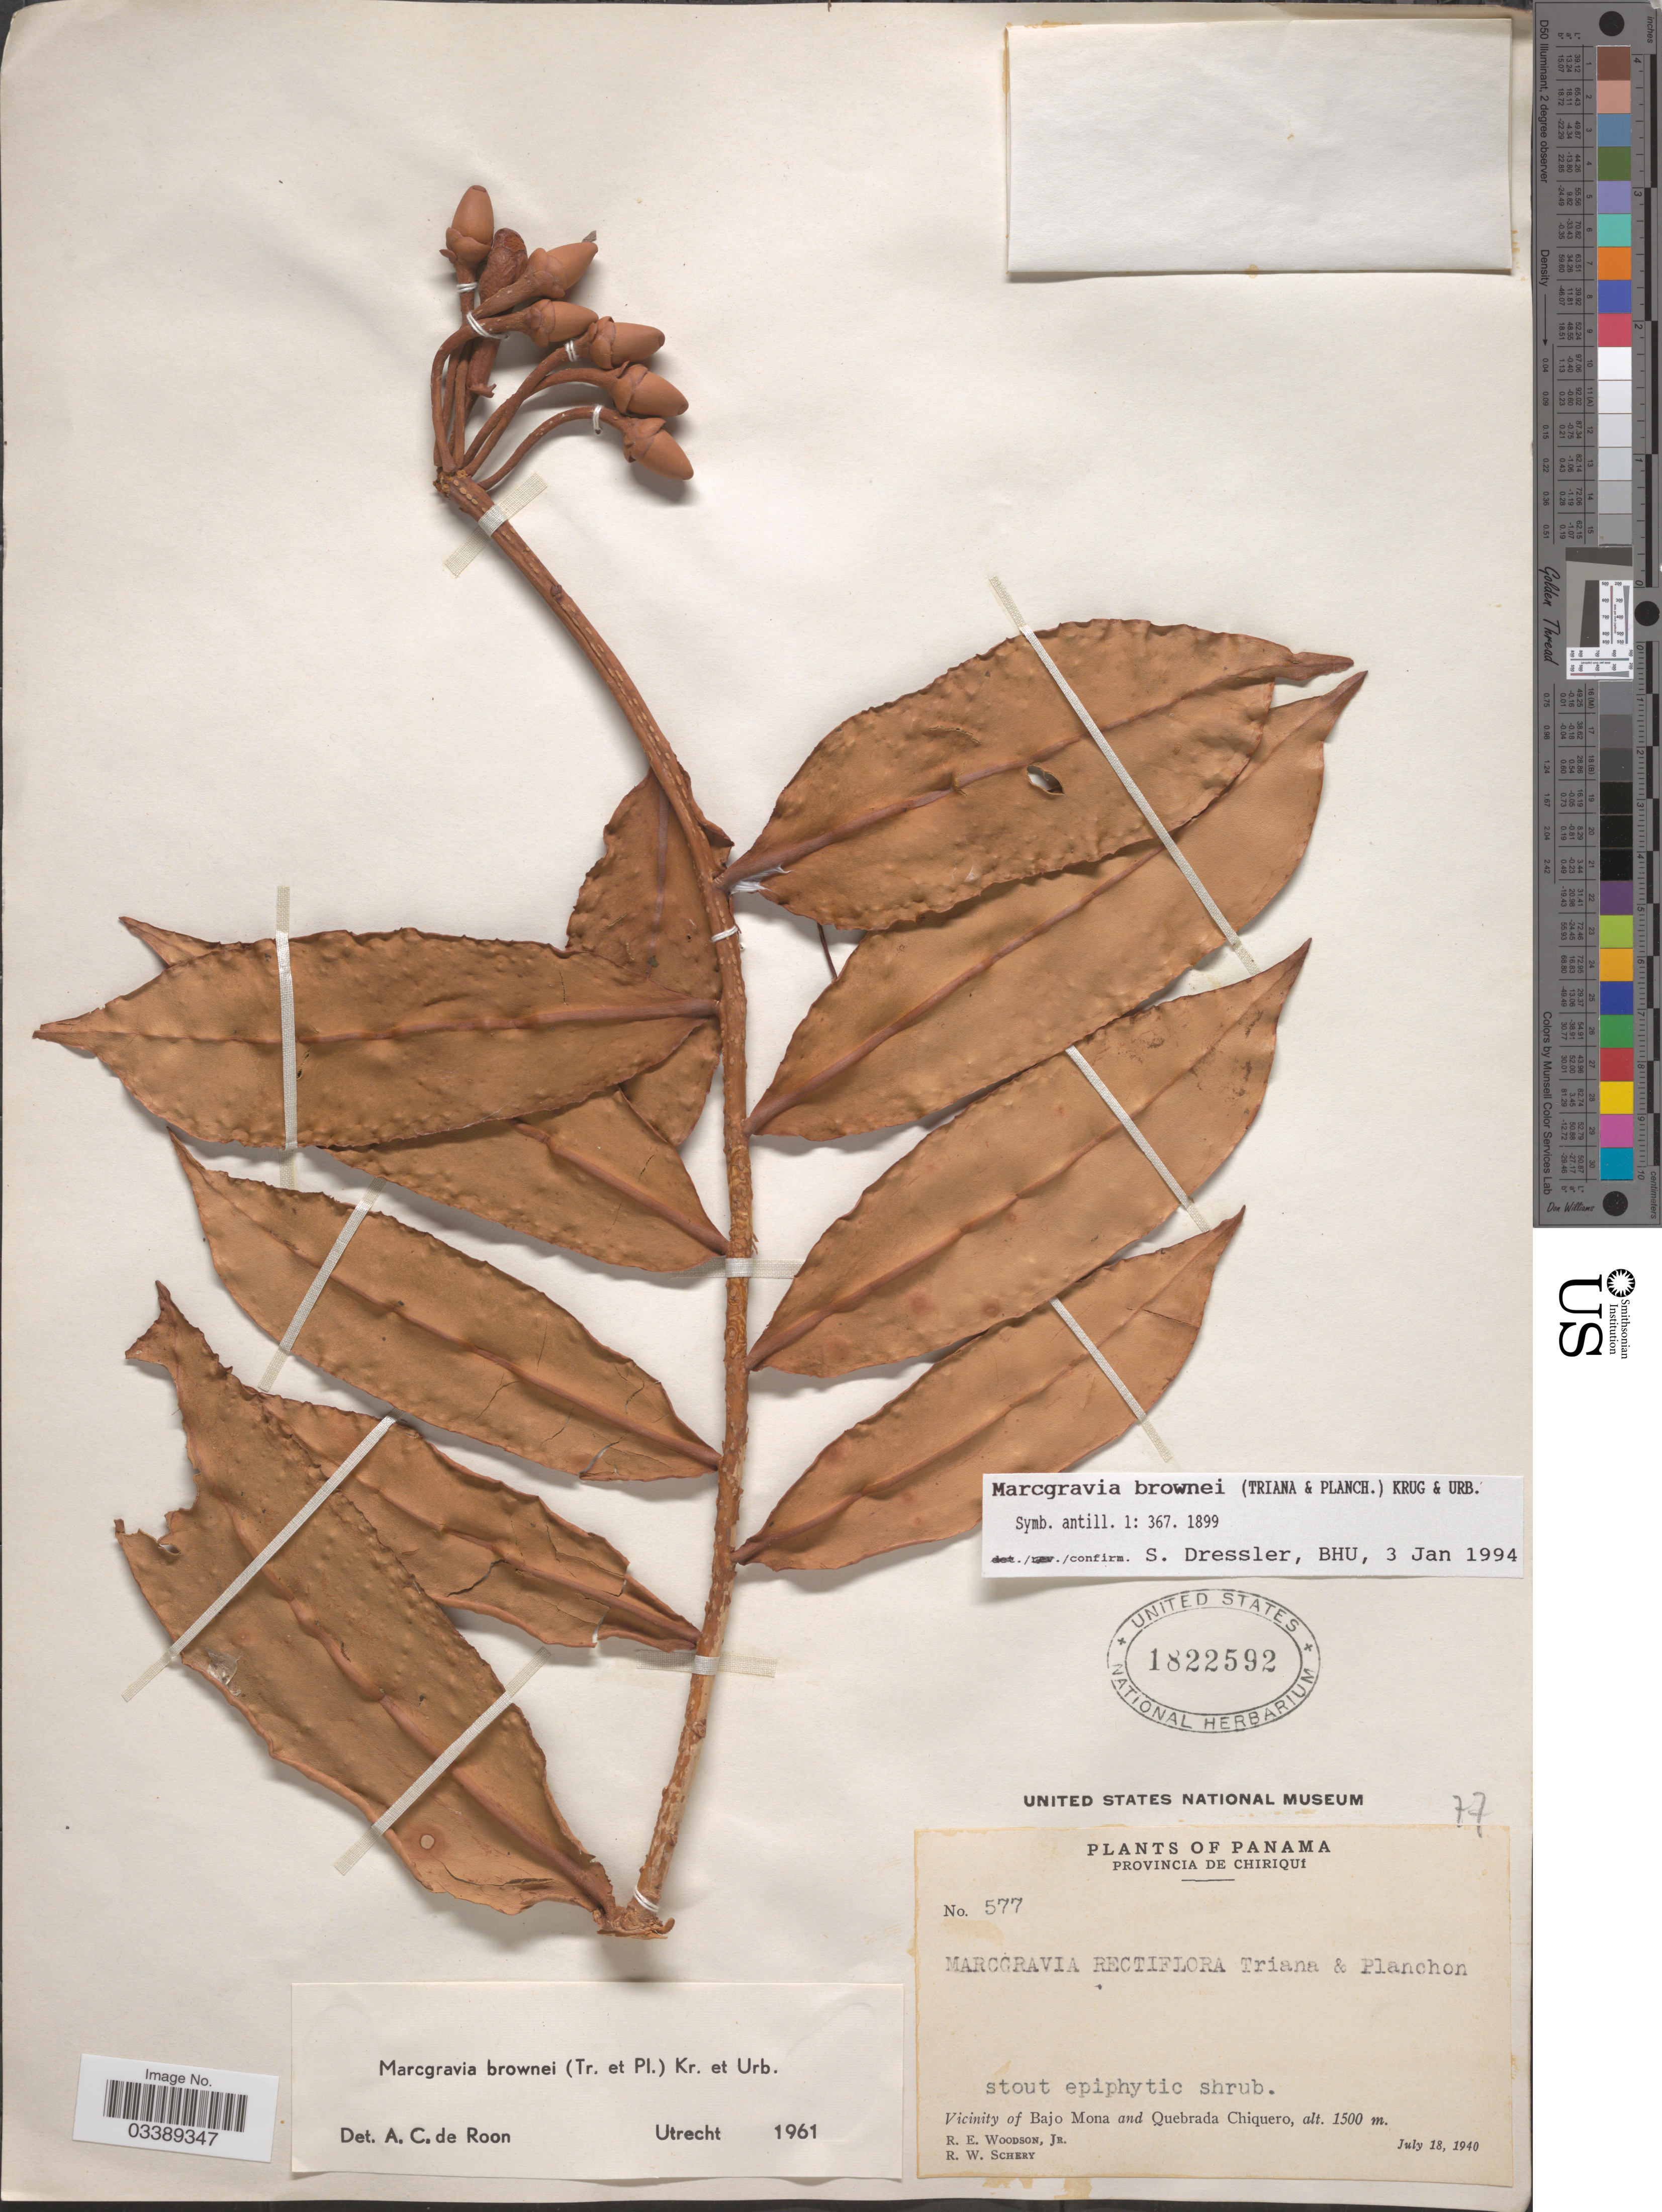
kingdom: Plantae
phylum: Tracheophyta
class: Magnoliopsida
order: Ericales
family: Marcgraviaceae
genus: Marcgravia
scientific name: Marcgravia brownei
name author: (Triana & Planch.) Krug & Urb.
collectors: R. E. Woodson & R. W. Schery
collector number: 577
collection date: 1940-07-18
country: Panama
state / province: Chiriqui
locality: Vicinity of Bajo Mona and Quebrada Chiquero.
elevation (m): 1500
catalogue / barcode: US 1822592